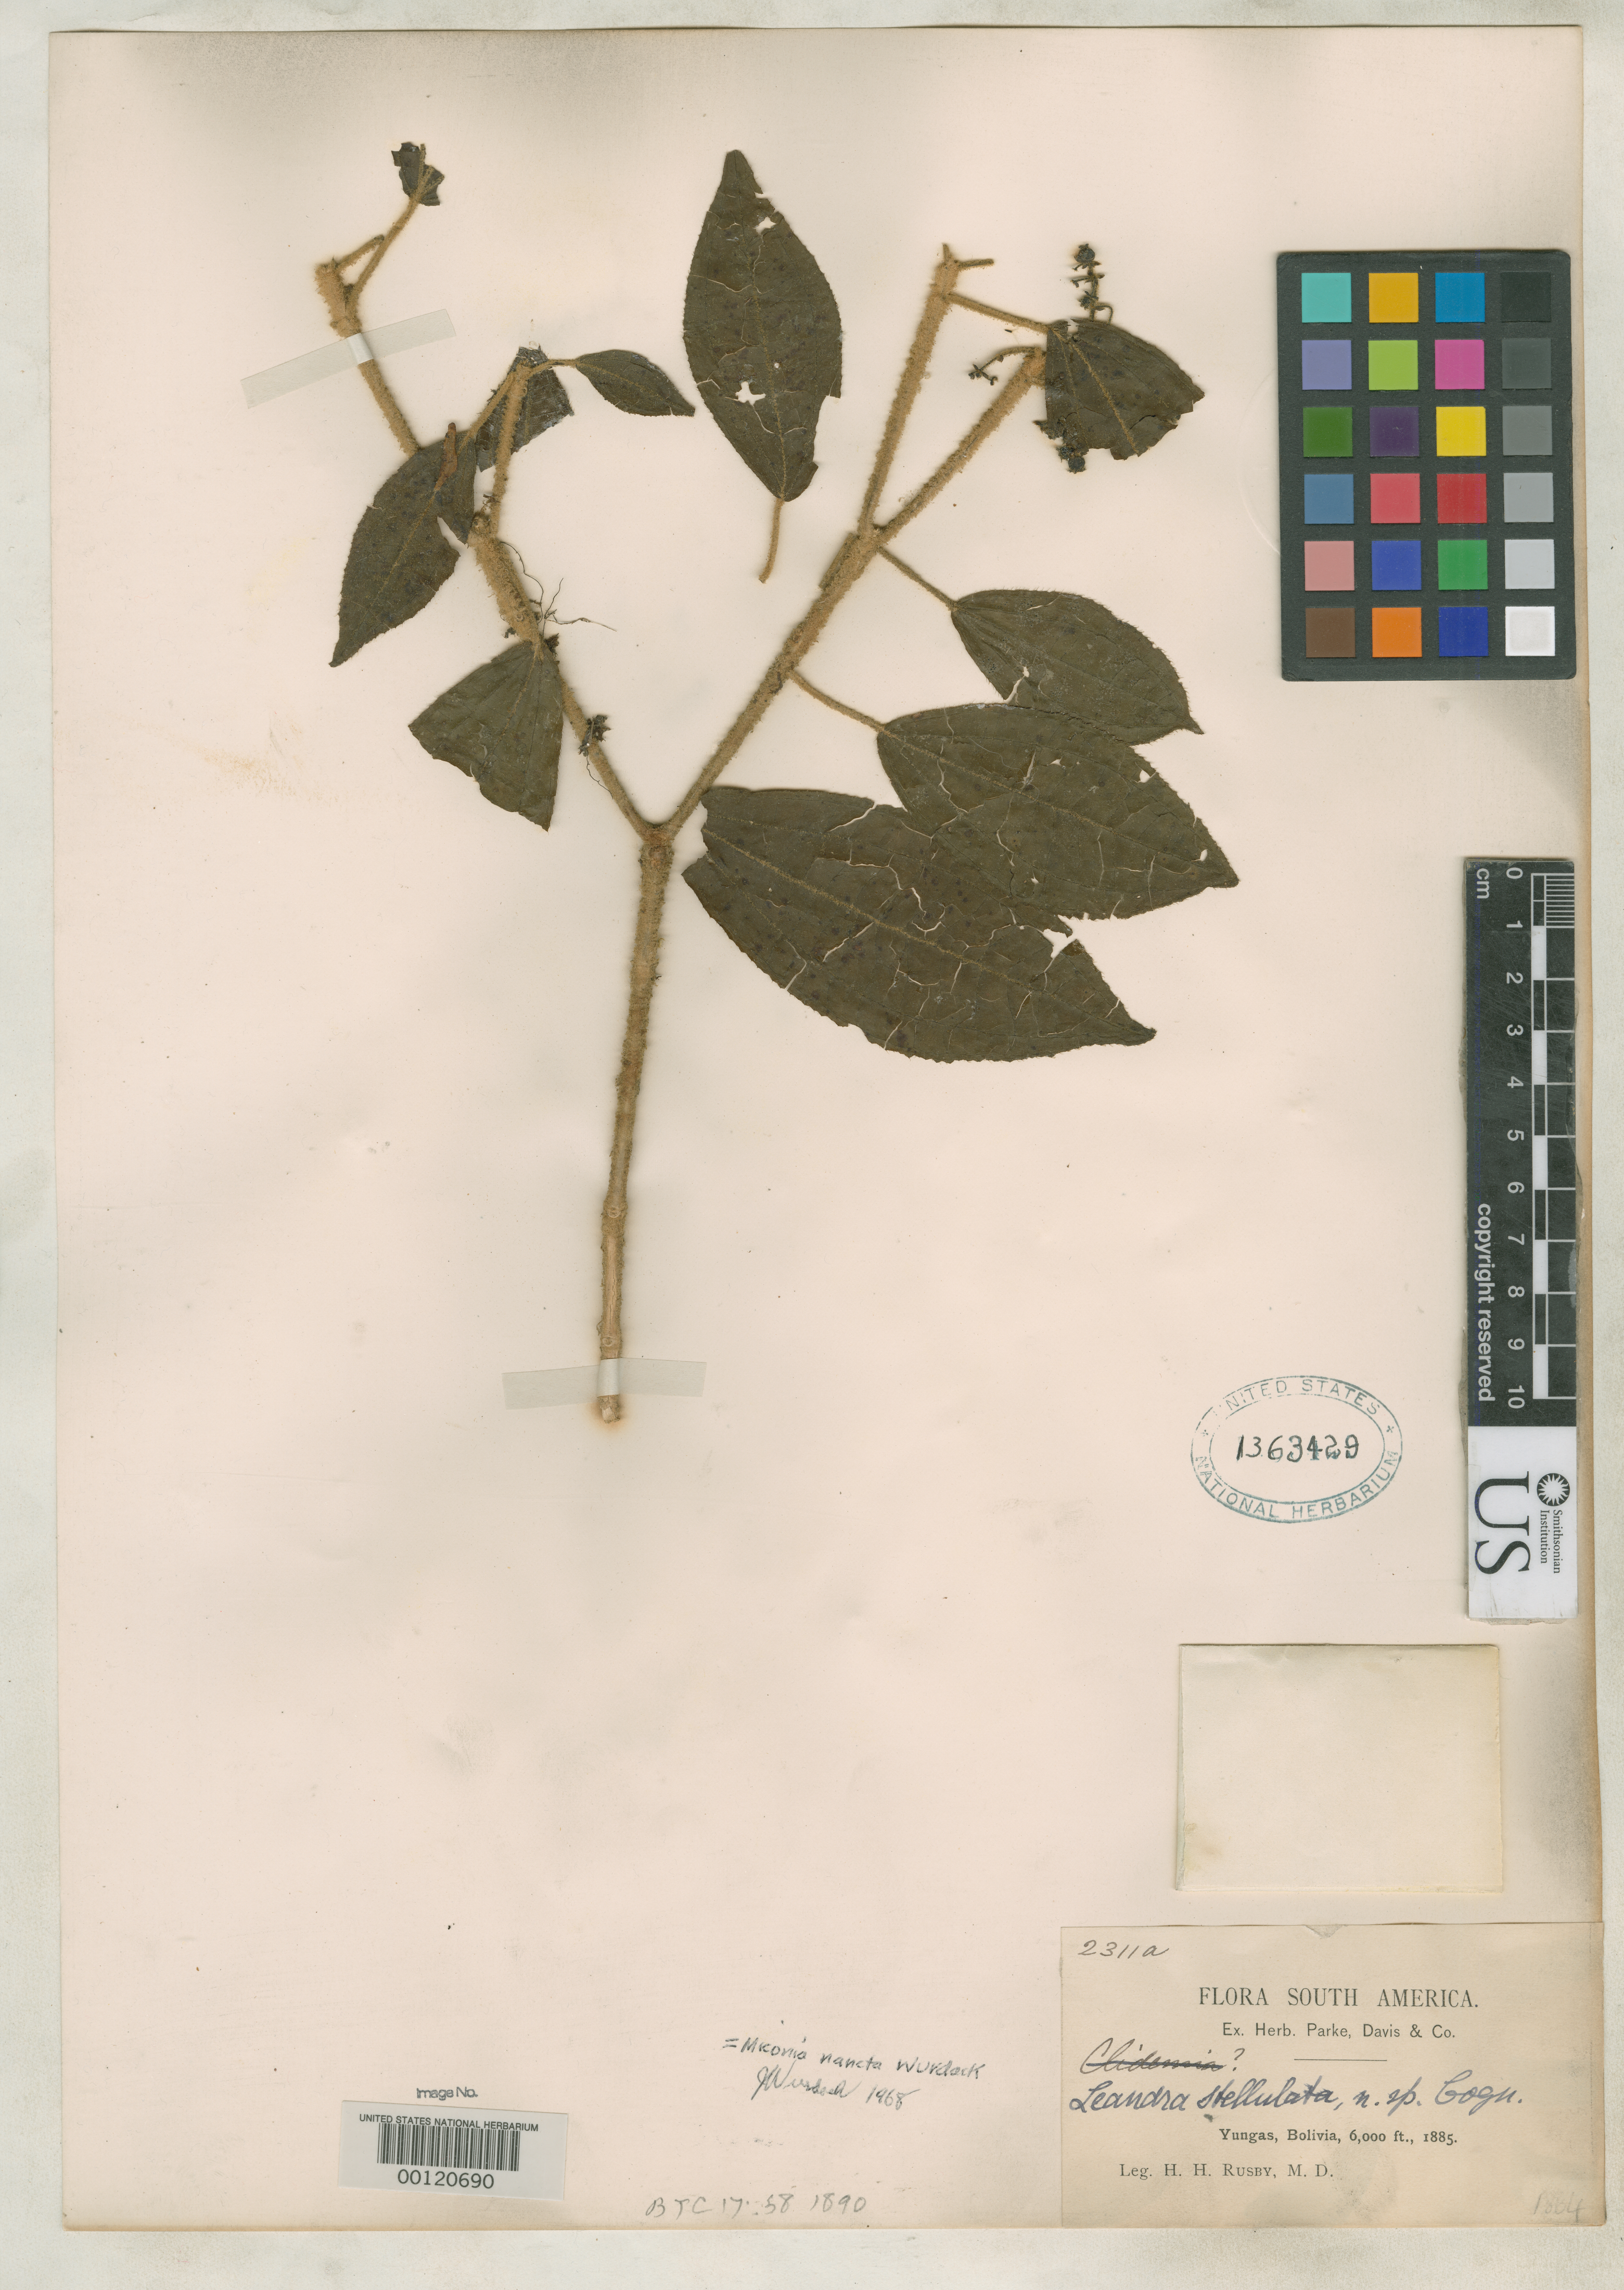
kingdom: Plantae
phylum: Tracheophyta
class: Magnoliopsida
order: Myrtales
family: Melastomataceae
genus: Leandra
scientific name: Leandra stellulata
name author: Cogn.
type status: Isotype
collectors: H. H. Rusby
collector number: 2311 a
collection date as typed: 1885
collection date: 1885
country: Bolivia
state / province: La Páz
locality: Yungas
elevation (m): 1829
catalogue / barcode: US 1363429